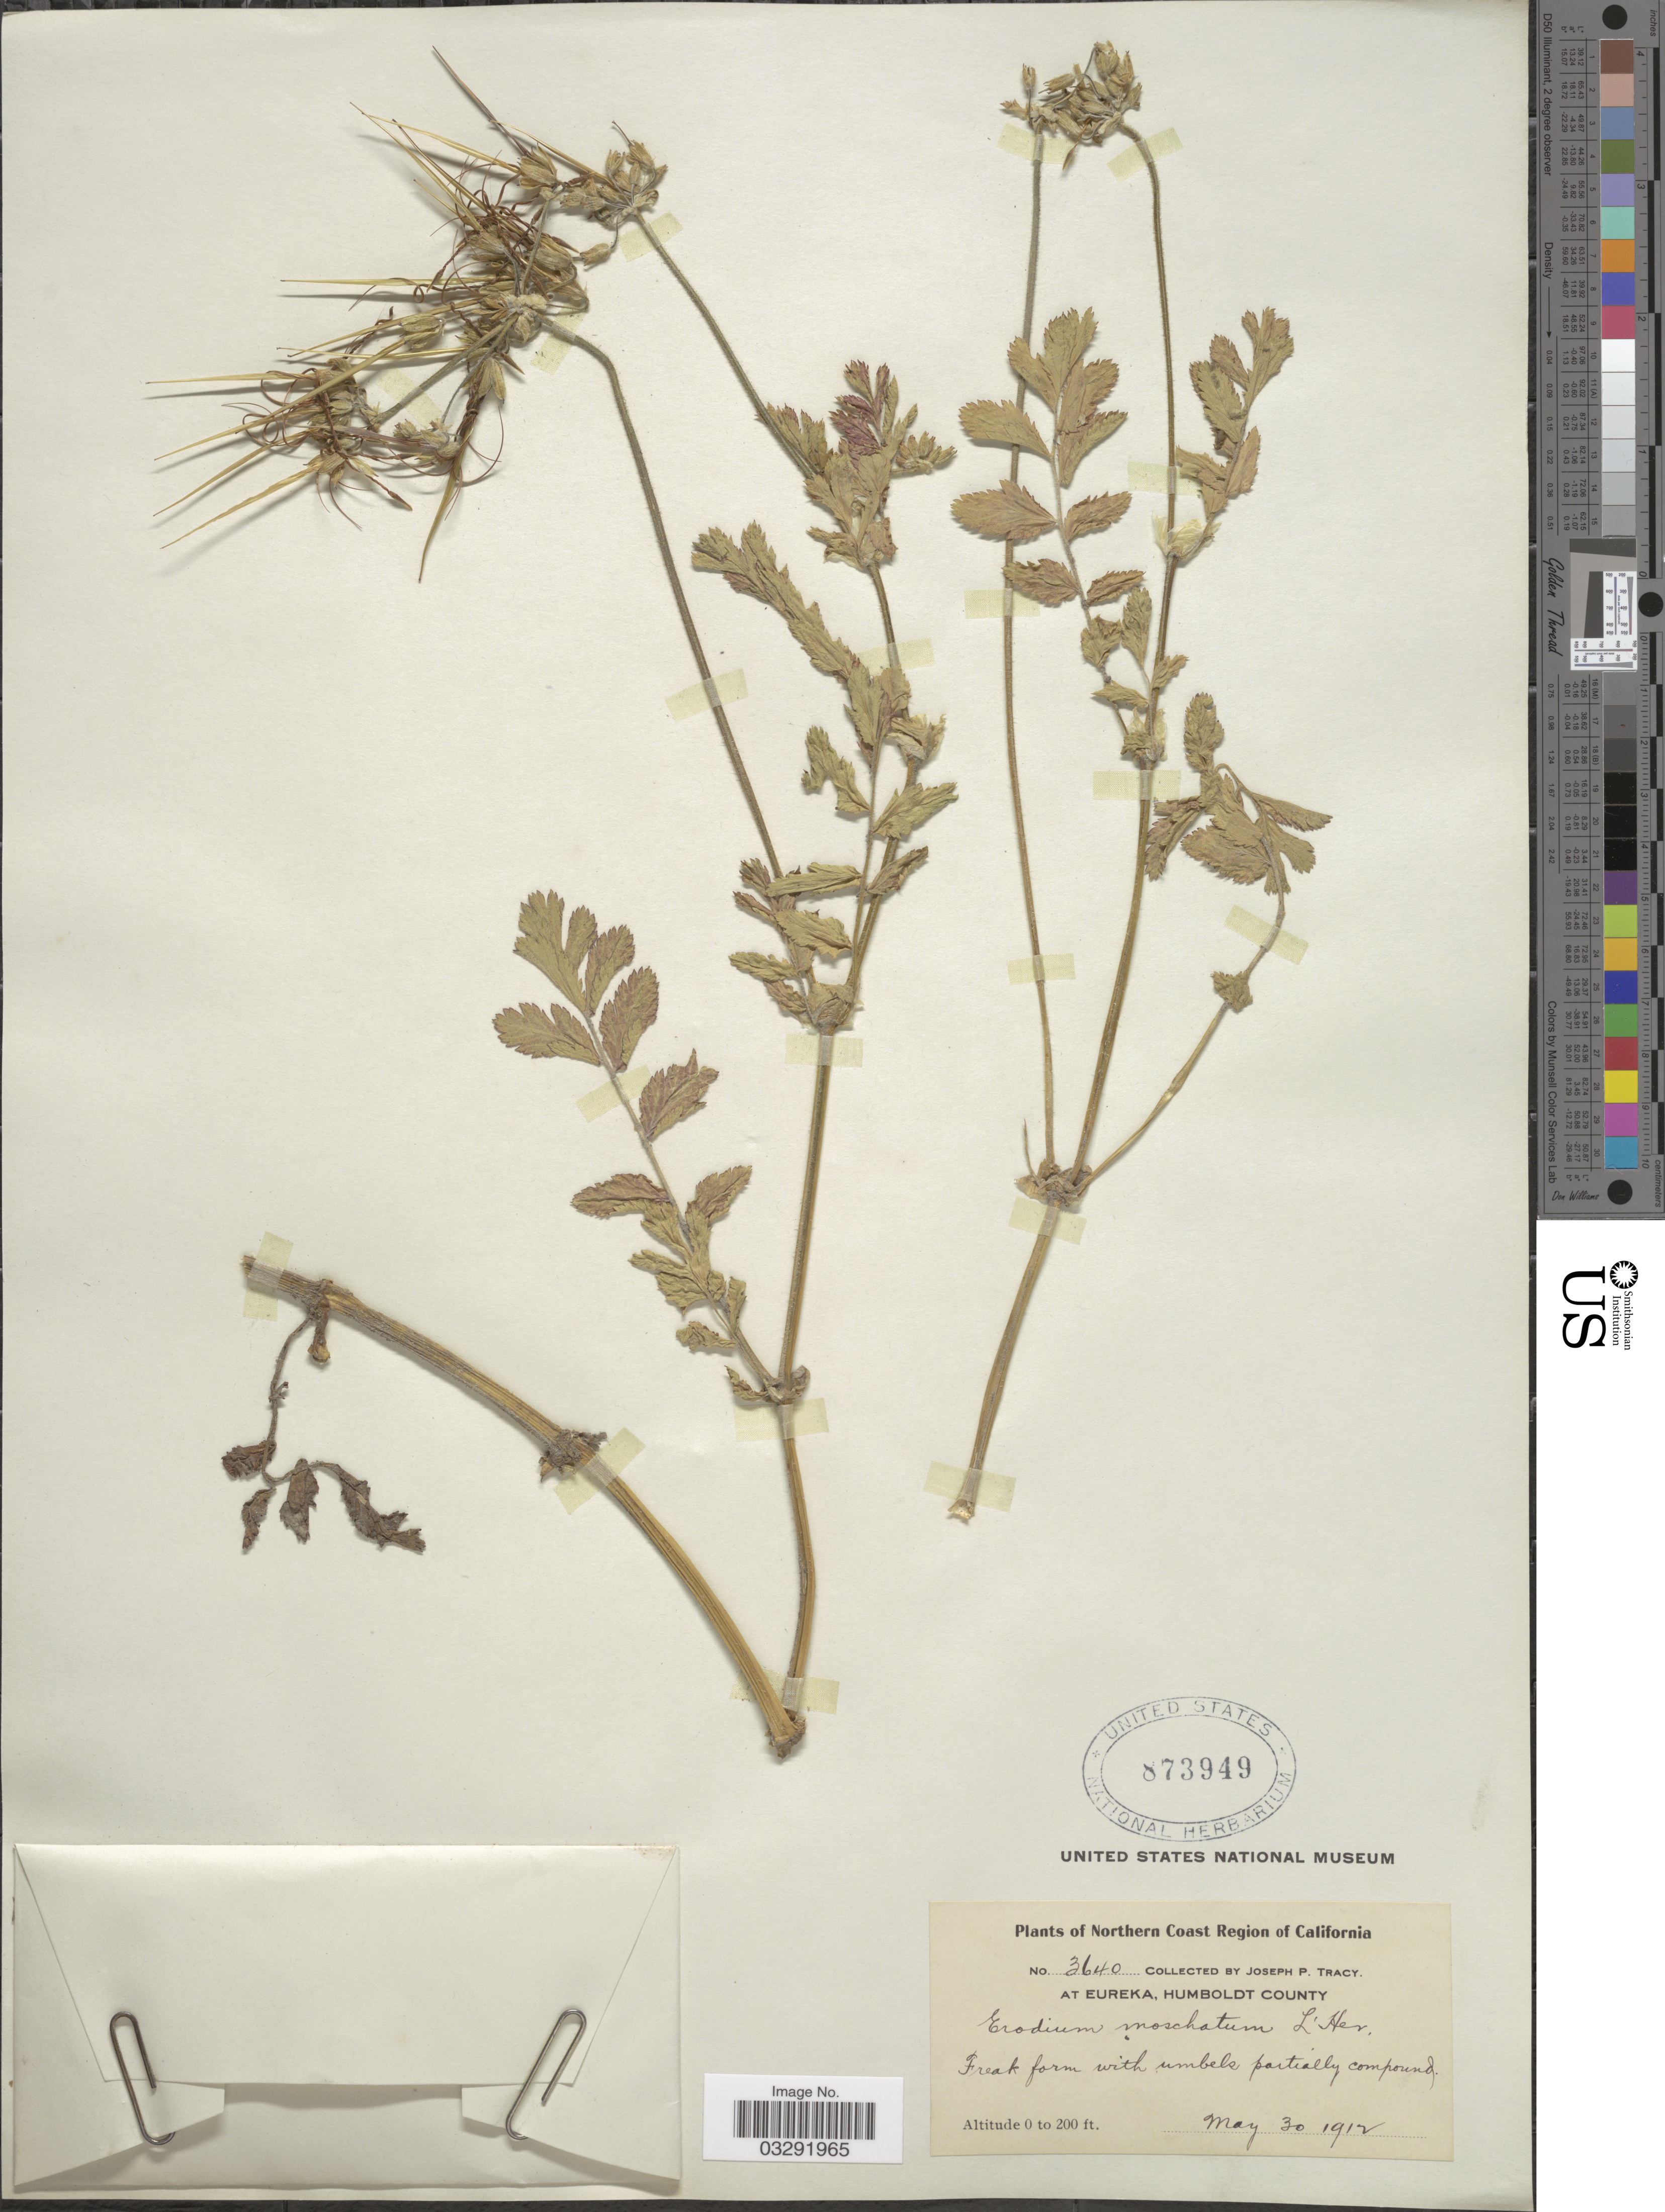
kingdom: Plantae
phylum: Tracheophyta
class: Magnoliopsida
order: Geraniales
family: Geraniaceae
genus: Erodium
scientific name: Erodium moschatum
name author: (L.) L'Hér. ex Aiton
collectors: J. Tracy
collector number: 3640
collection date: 1912-05-30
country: United States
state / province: California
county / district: Humboldt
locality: Northern Coast Region of California. At Eureka, Humboldt County.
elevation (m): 0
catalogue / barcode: US 873949